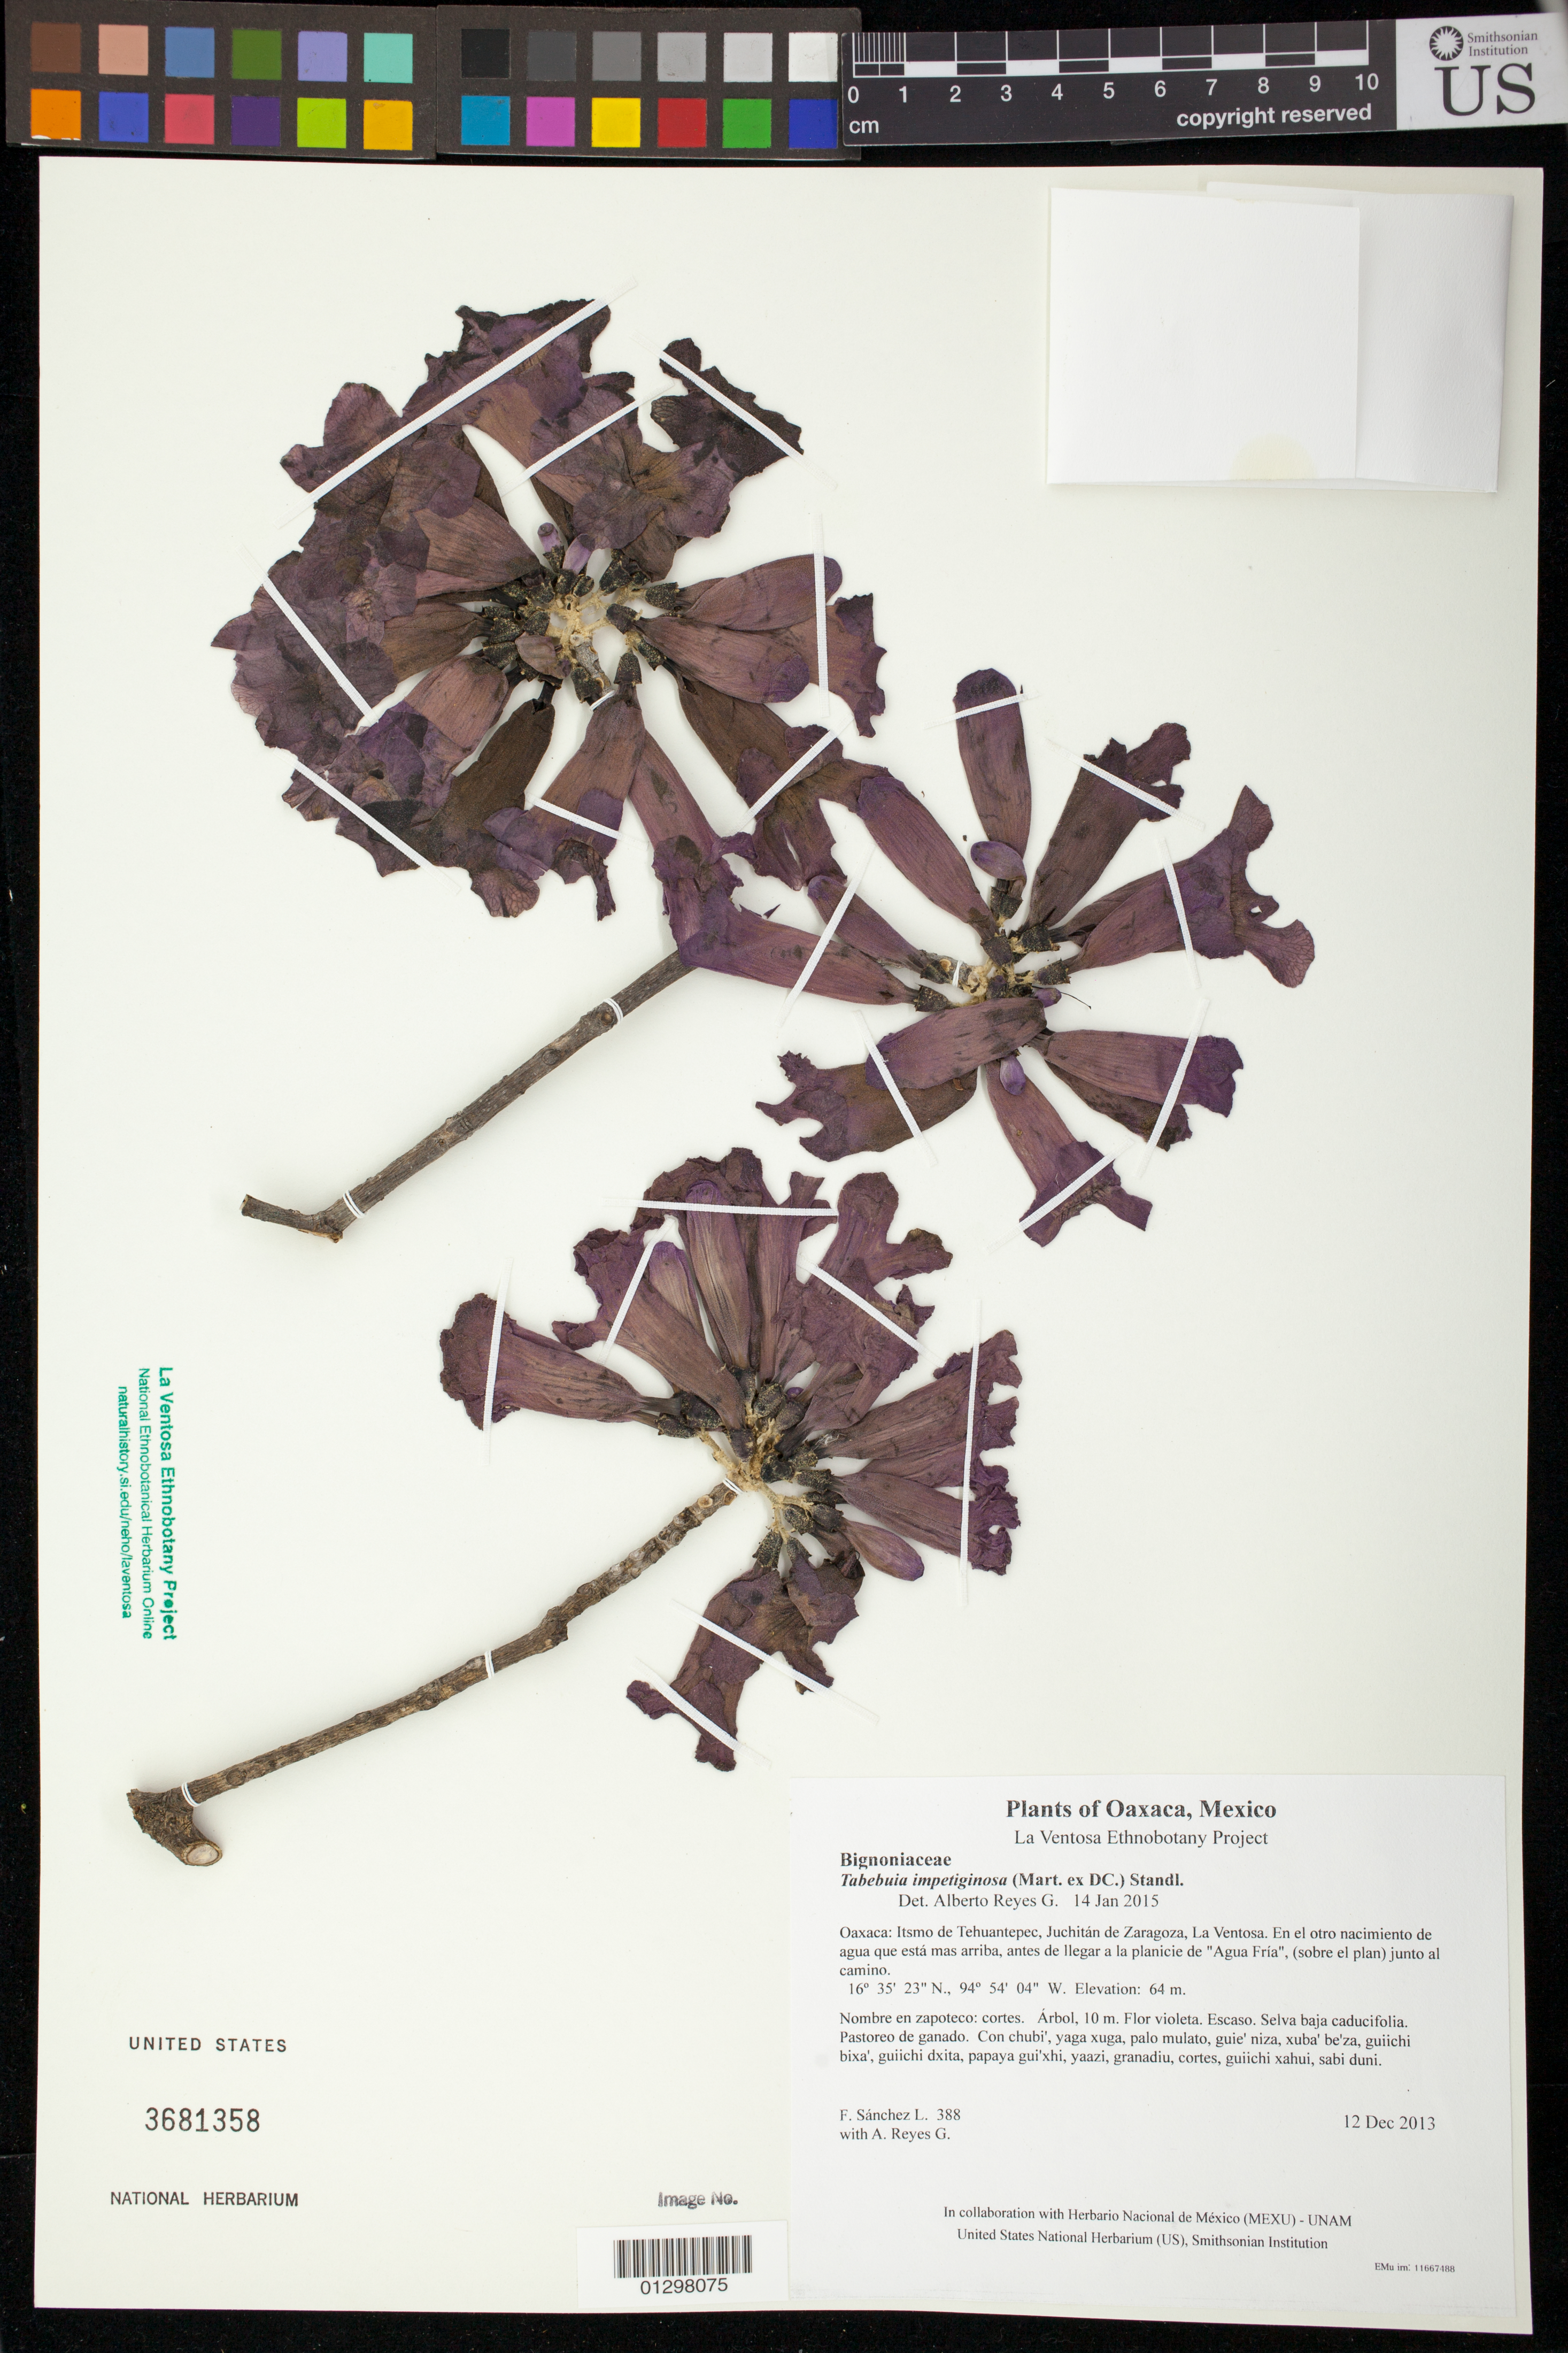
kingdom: Plantae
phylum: Tracheophyta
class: Magnoliopsida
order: Lamiales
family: Bignoniaceae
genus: Handroanthus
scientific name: Handroanthus impetiginosus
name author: (Mart. ex DC.) Mattos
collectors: F. Sánchez L. & A. Reyes G.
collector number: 388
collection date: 2013-12-12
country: Mexico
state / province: Oaxaca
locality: Itsmo de Tehuantepec, Juchitán de Zaragoza, La Ventosa. En el otro nacimiento de agua que está mas arriba, antes de llegar a la planicie de "Agua Fría", (sobre el plan) junto al camino.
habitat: Selva baja caducifolia. Pastoreo de ganado.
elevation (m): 64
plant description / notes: JEBOT, MEXU, SERO, US; Yaga. 10 m. Guie' nagu. Huaxie'.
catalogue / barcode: US 3681358